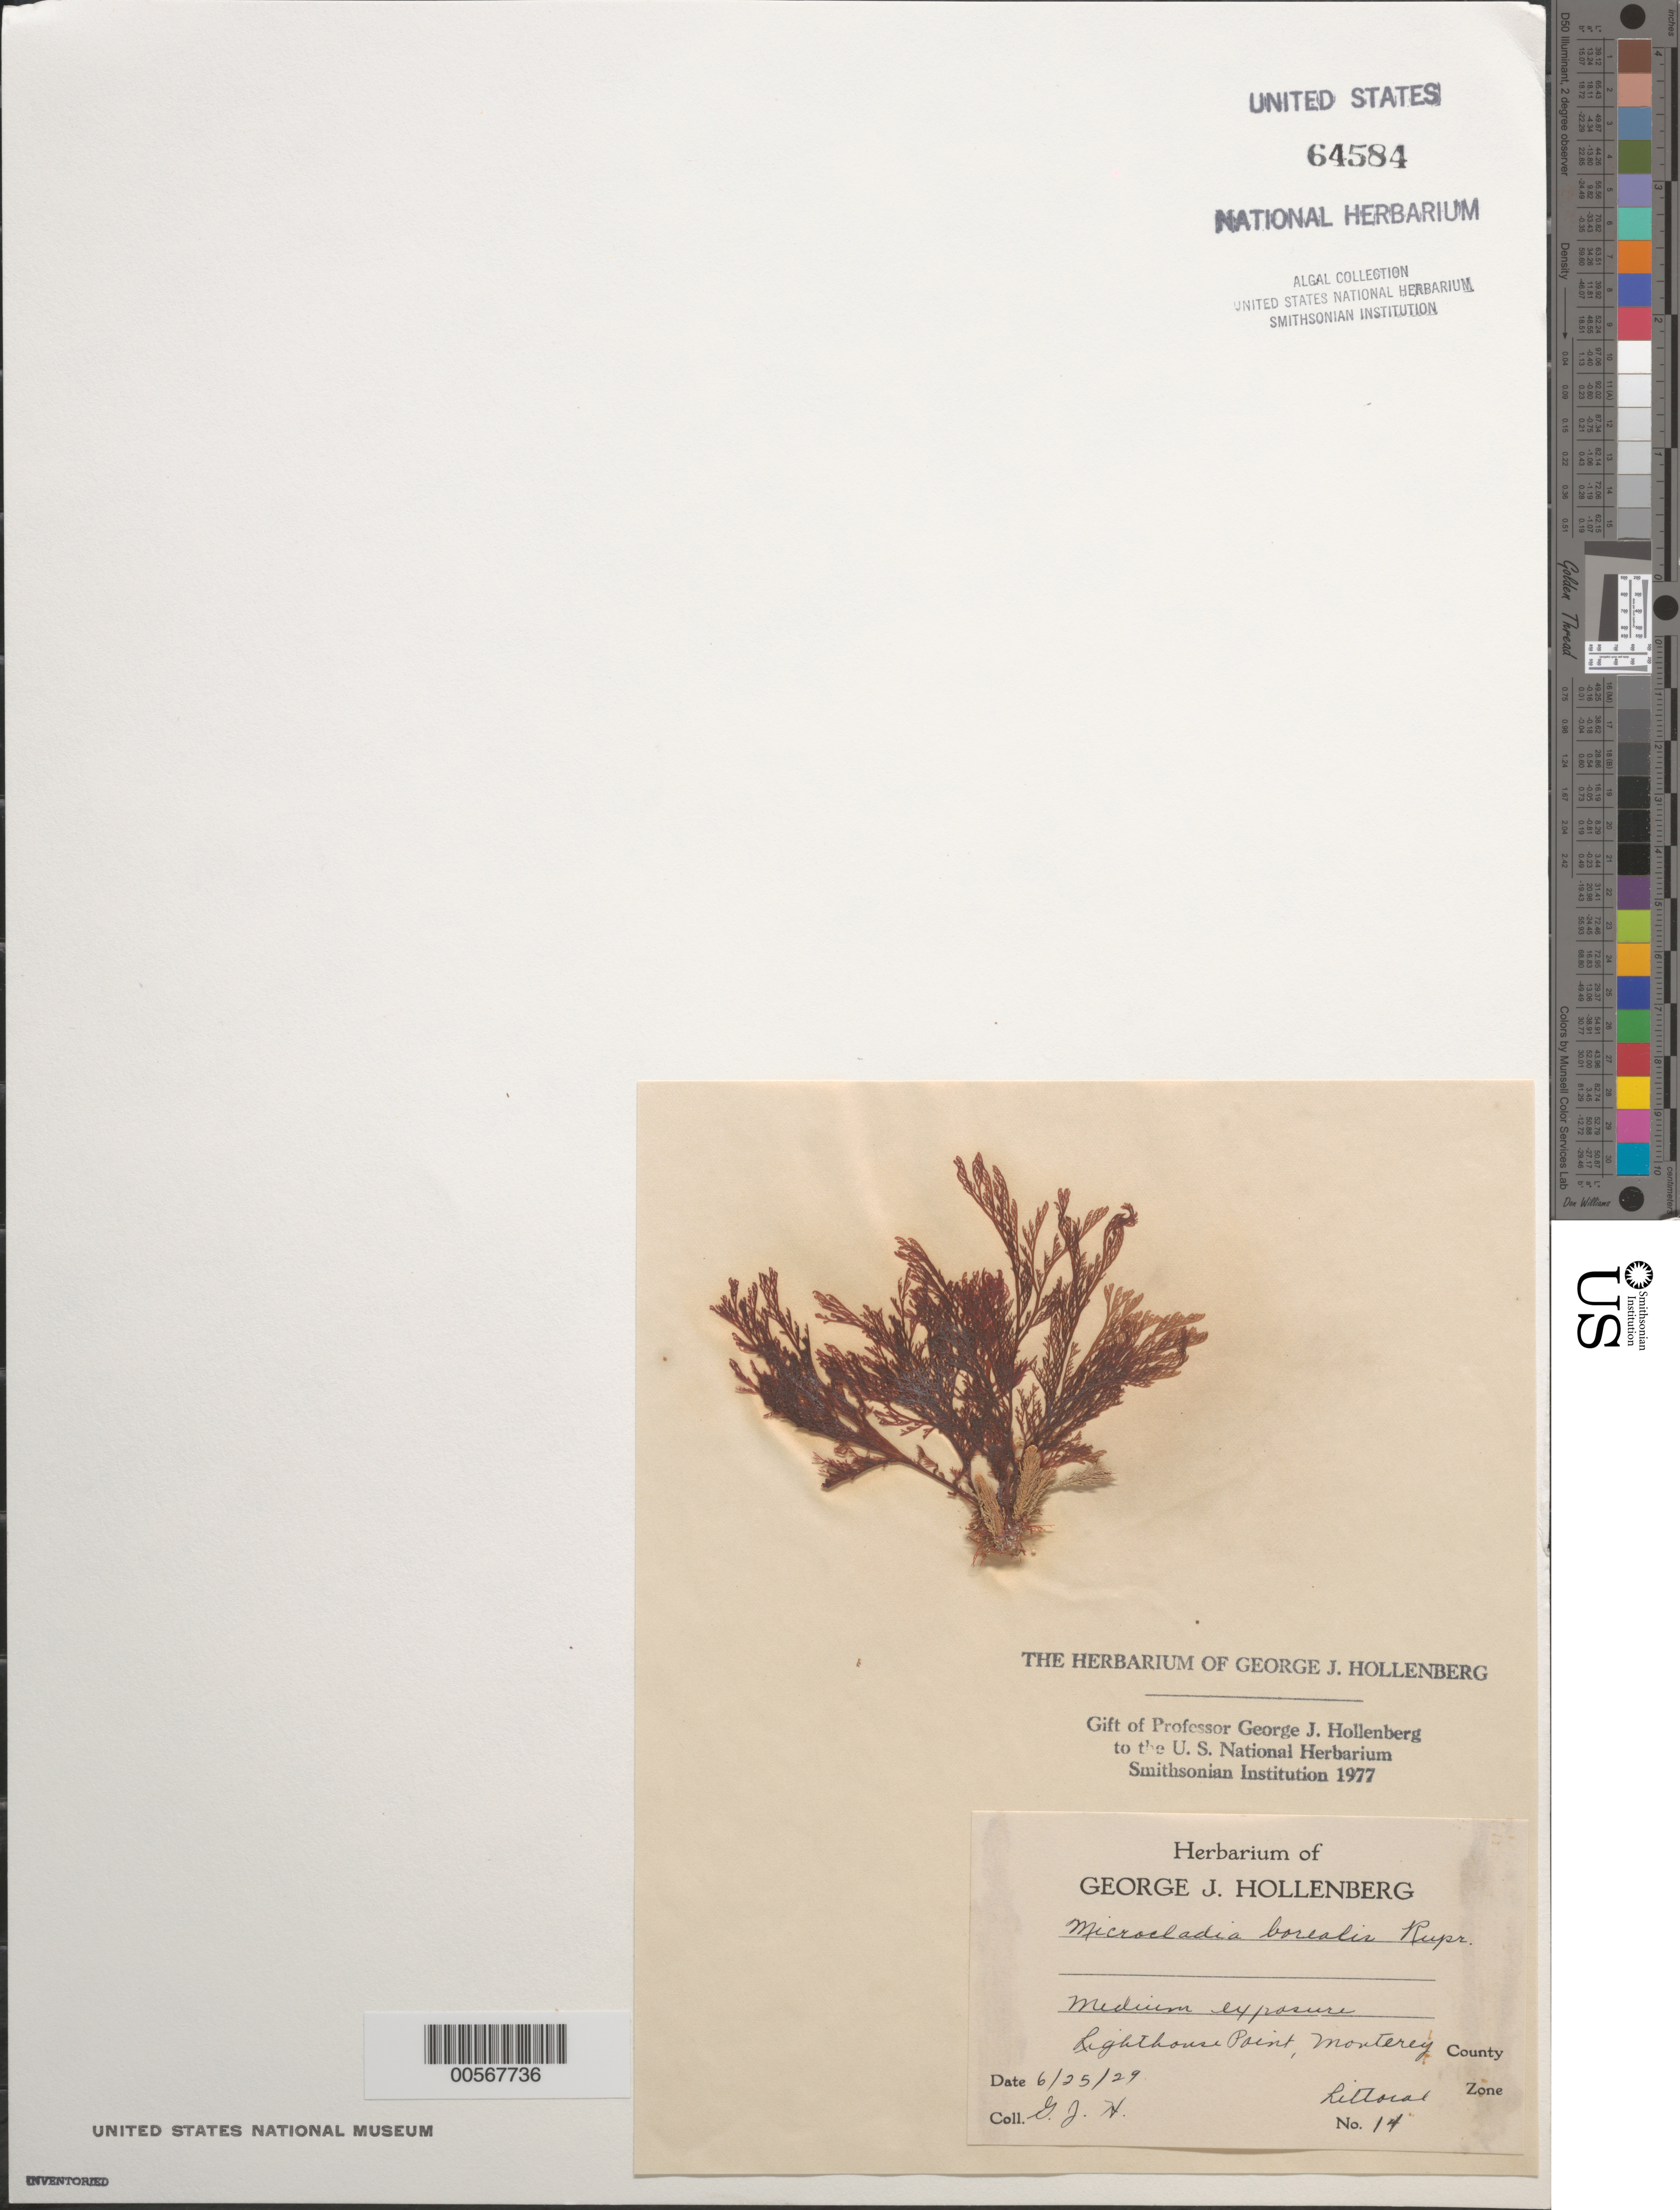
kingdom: Plantae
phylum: Rhodophyta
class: Florideophyceae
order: Ceramiales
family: Ceramiaceae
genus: Microcladia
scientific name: Microcladia borealis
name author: Rupr.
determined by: Hollenberg, George J.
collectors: G. Hollenberg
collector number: GJH 14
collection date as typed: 25 Jun 1929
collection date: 1929-06-25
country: United States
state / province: California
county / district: Monterey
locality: Lighthouse Point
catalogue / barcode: US 64584